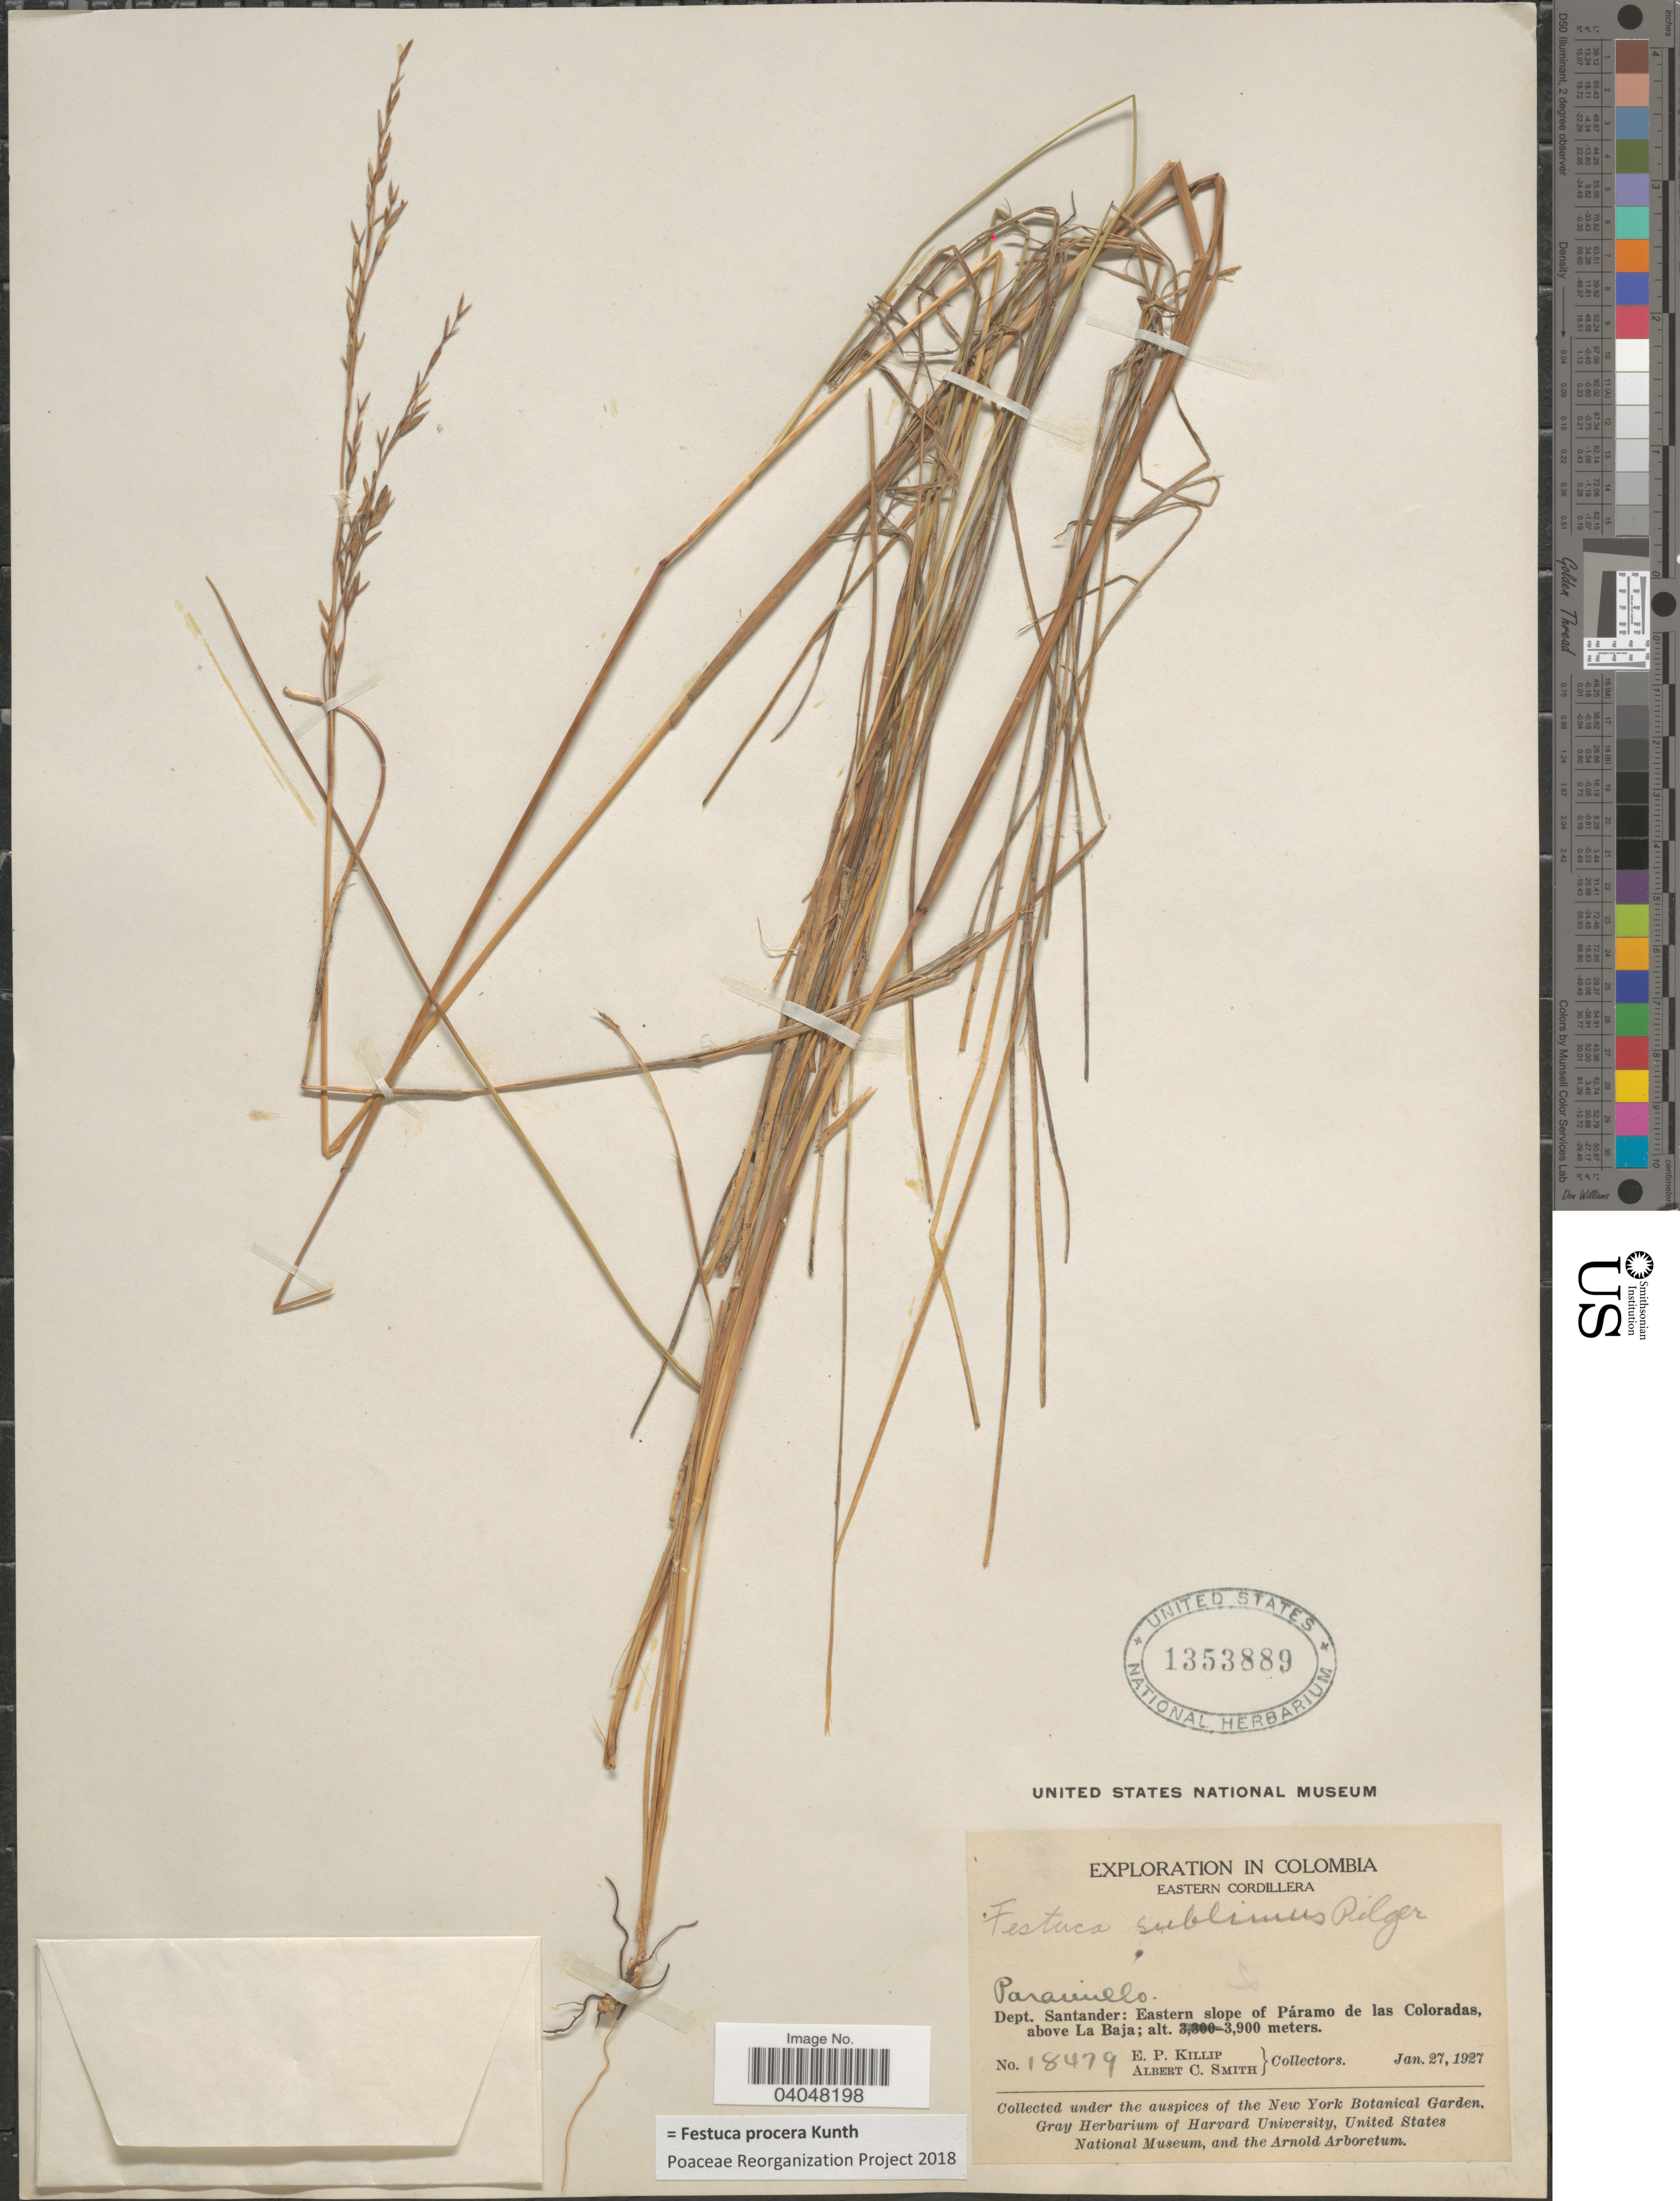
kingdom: Plantae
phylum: Tracheophyta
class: Liliopsida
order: Poales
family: Poaceae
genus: Festuca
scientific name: Festuca procera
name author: Kunth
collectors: E. P. Killip & A. C. Smith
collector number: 18479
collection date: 1927-01-27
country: Colombia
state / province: Santander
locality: Eastern Cordillera. Dept. Santander: Eastern slope of Páramo de las Coloradas, above La Baja.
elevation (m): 3900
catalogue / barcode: US 1353889